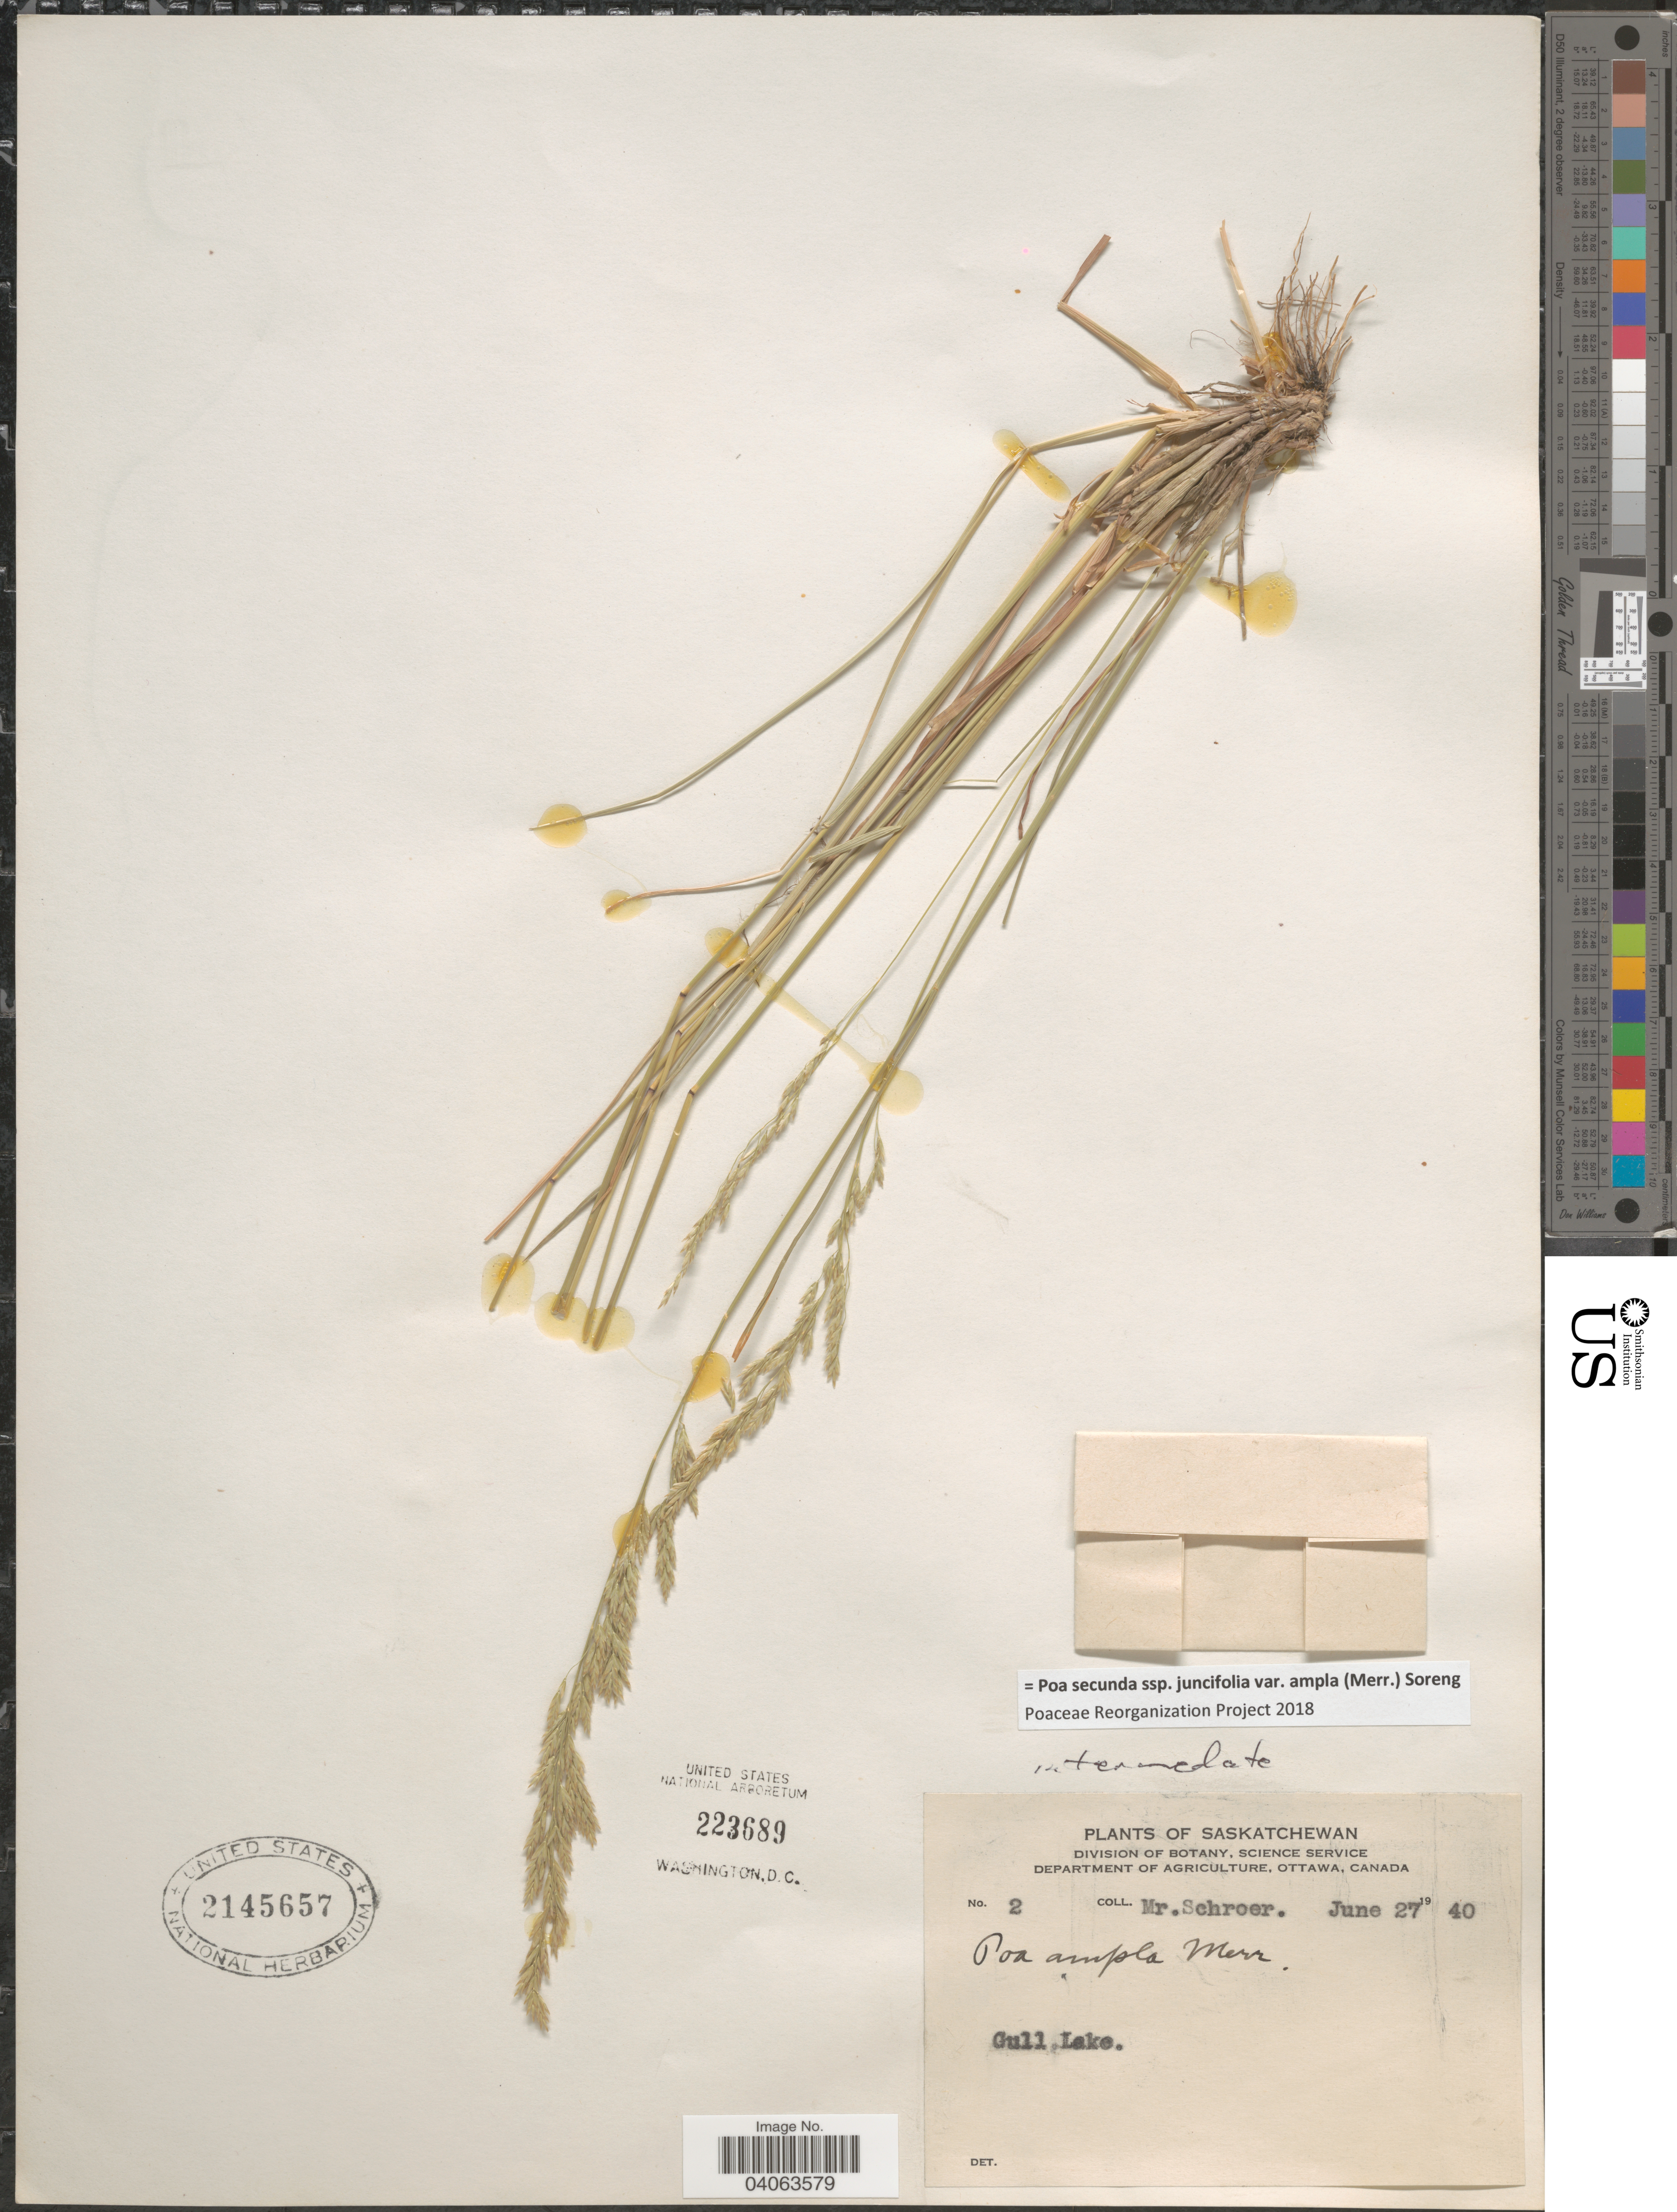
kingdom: Plantae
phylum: Tracheophyta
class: Liliopsida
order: Poales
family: Poaceae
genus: Poa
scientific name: Poa secunda subsp. juncifolia var. ampla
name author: (Merr.) Soreng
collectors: Mr. Schroer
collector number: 2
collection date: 1940-06-27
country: Canada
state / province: Saskatchewan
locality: Gull Lake.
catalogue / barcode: US 2145657